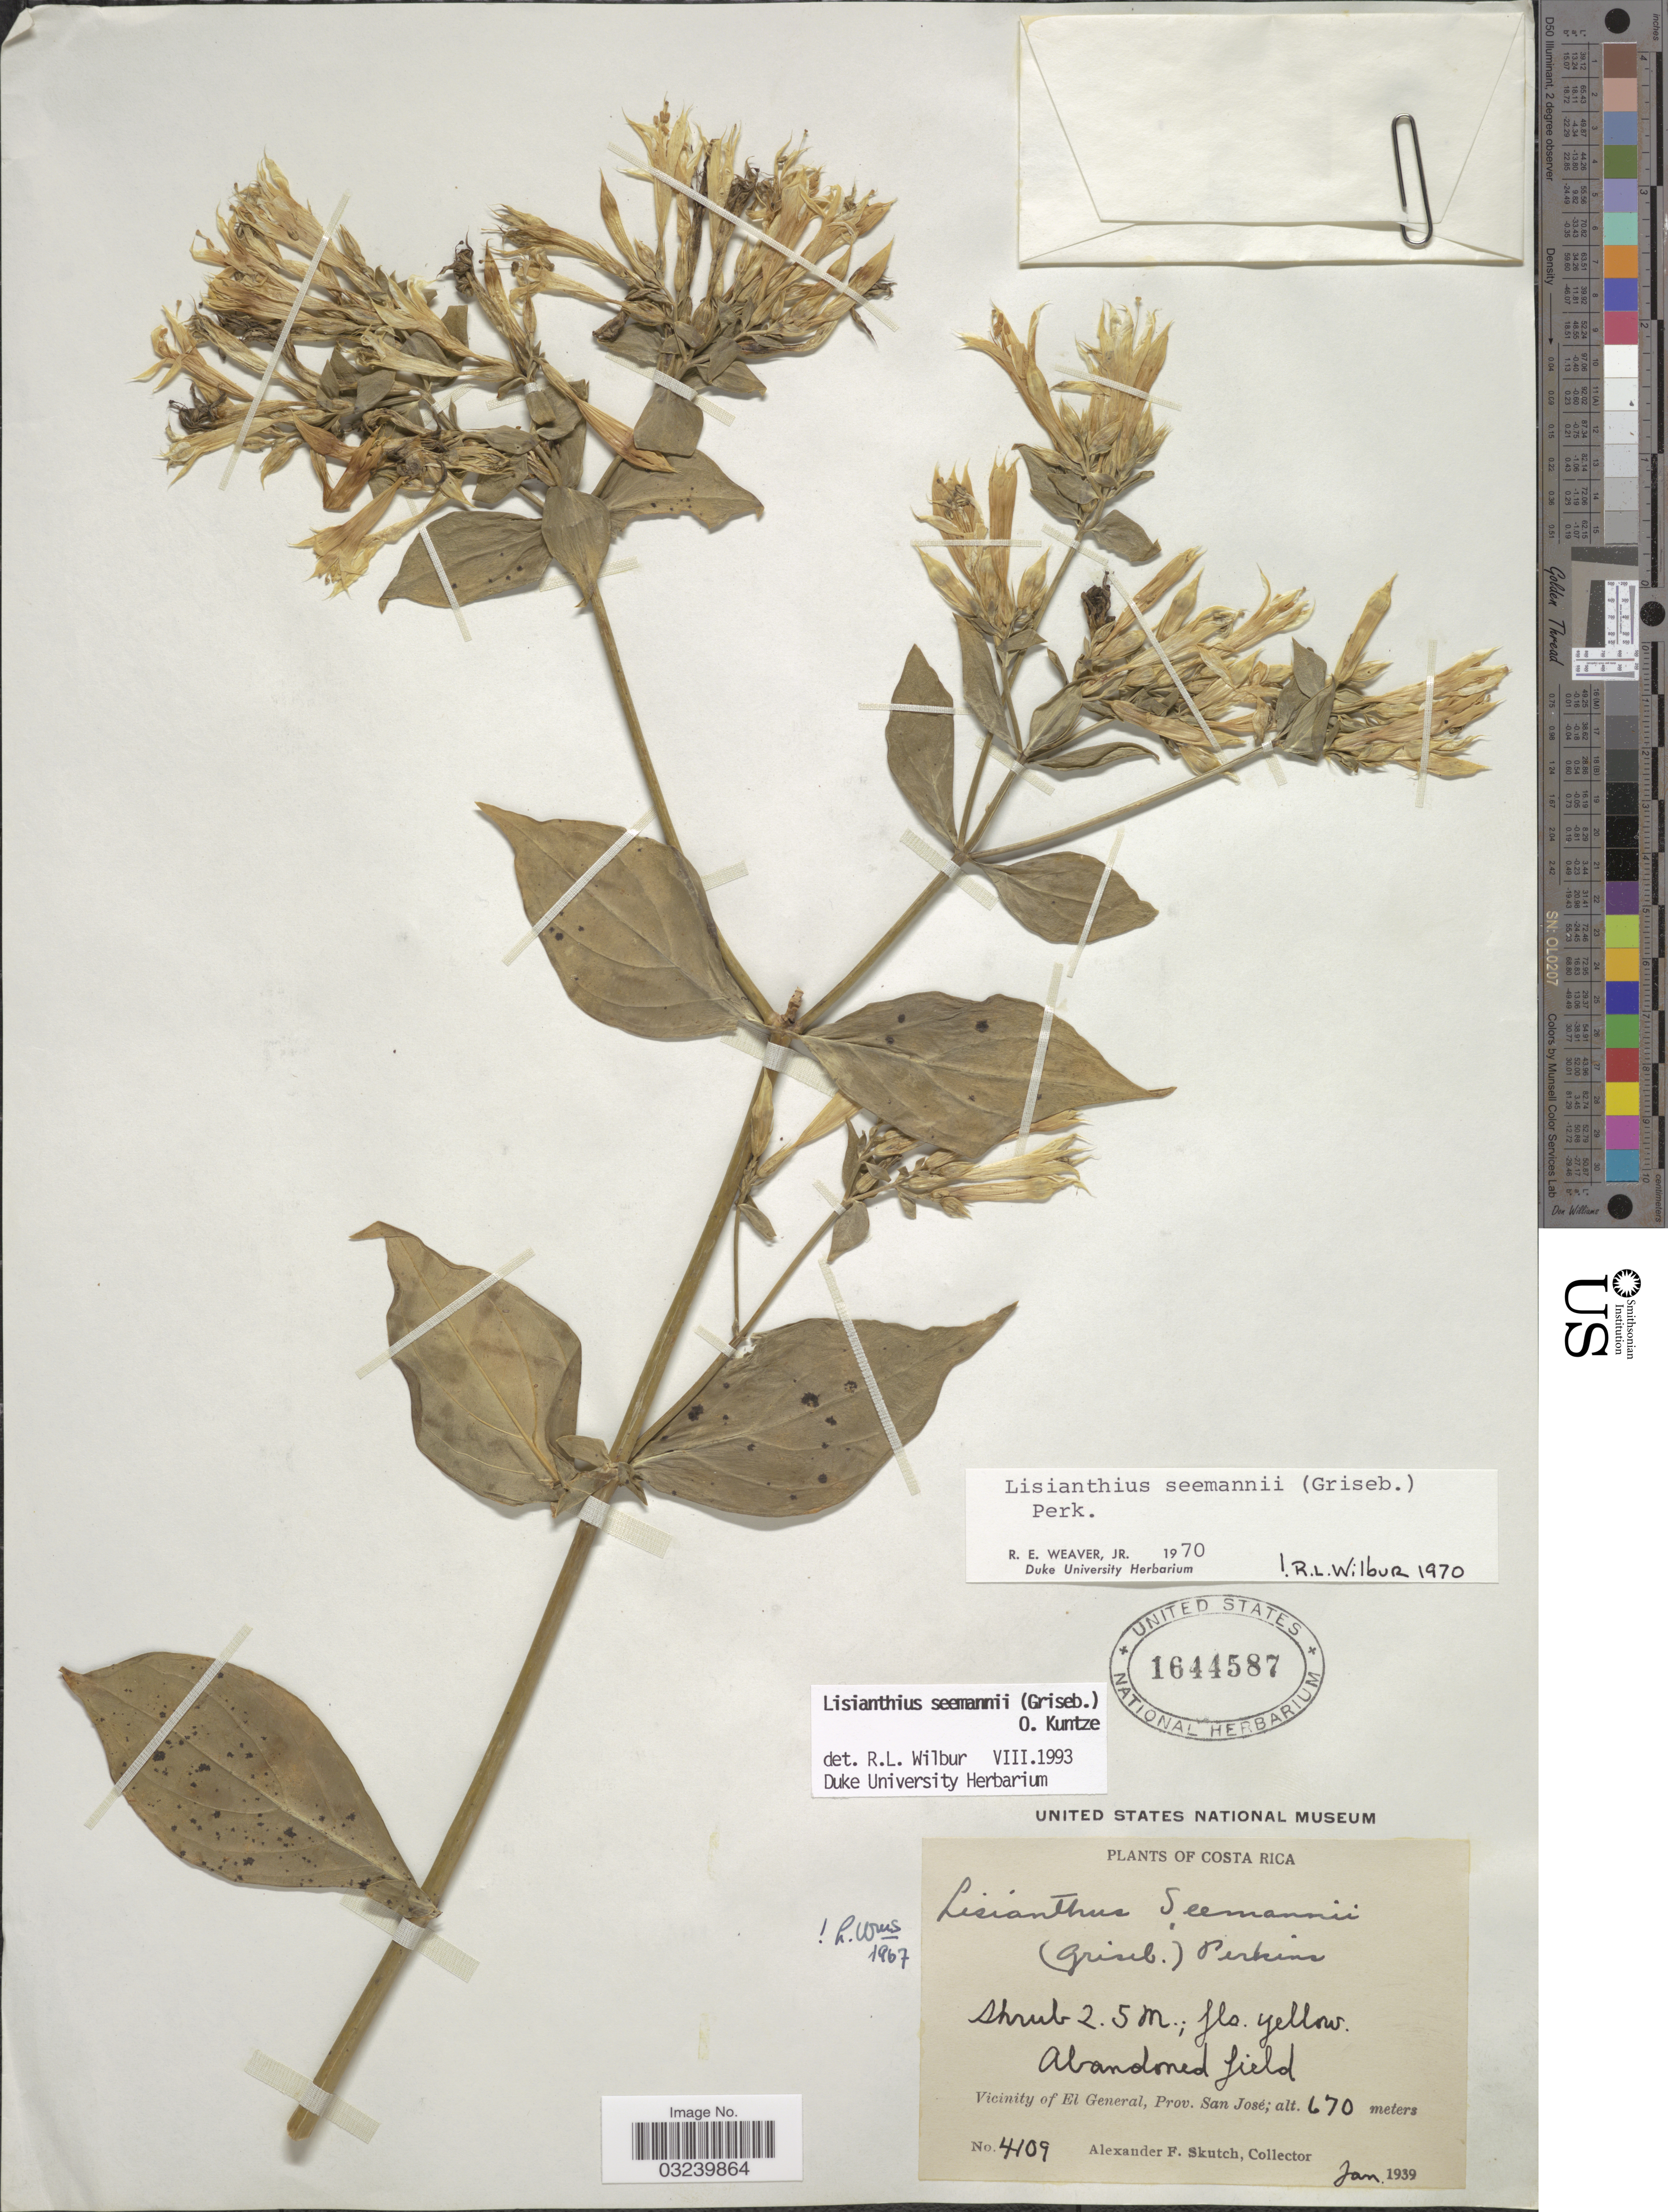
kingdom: Plantae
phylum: Tracheophyta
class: Magnoliopsida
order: Gentianales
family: Gentianaceae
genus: Lisianthius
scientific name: Lisianthius seemannii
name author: (Griseb.) Kuntze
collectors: A. F. Skutch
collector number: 4109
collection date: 1939-01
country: Costa Rica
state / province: San José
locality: Vicinity of El General.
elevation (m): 670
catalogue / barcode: US 1644587